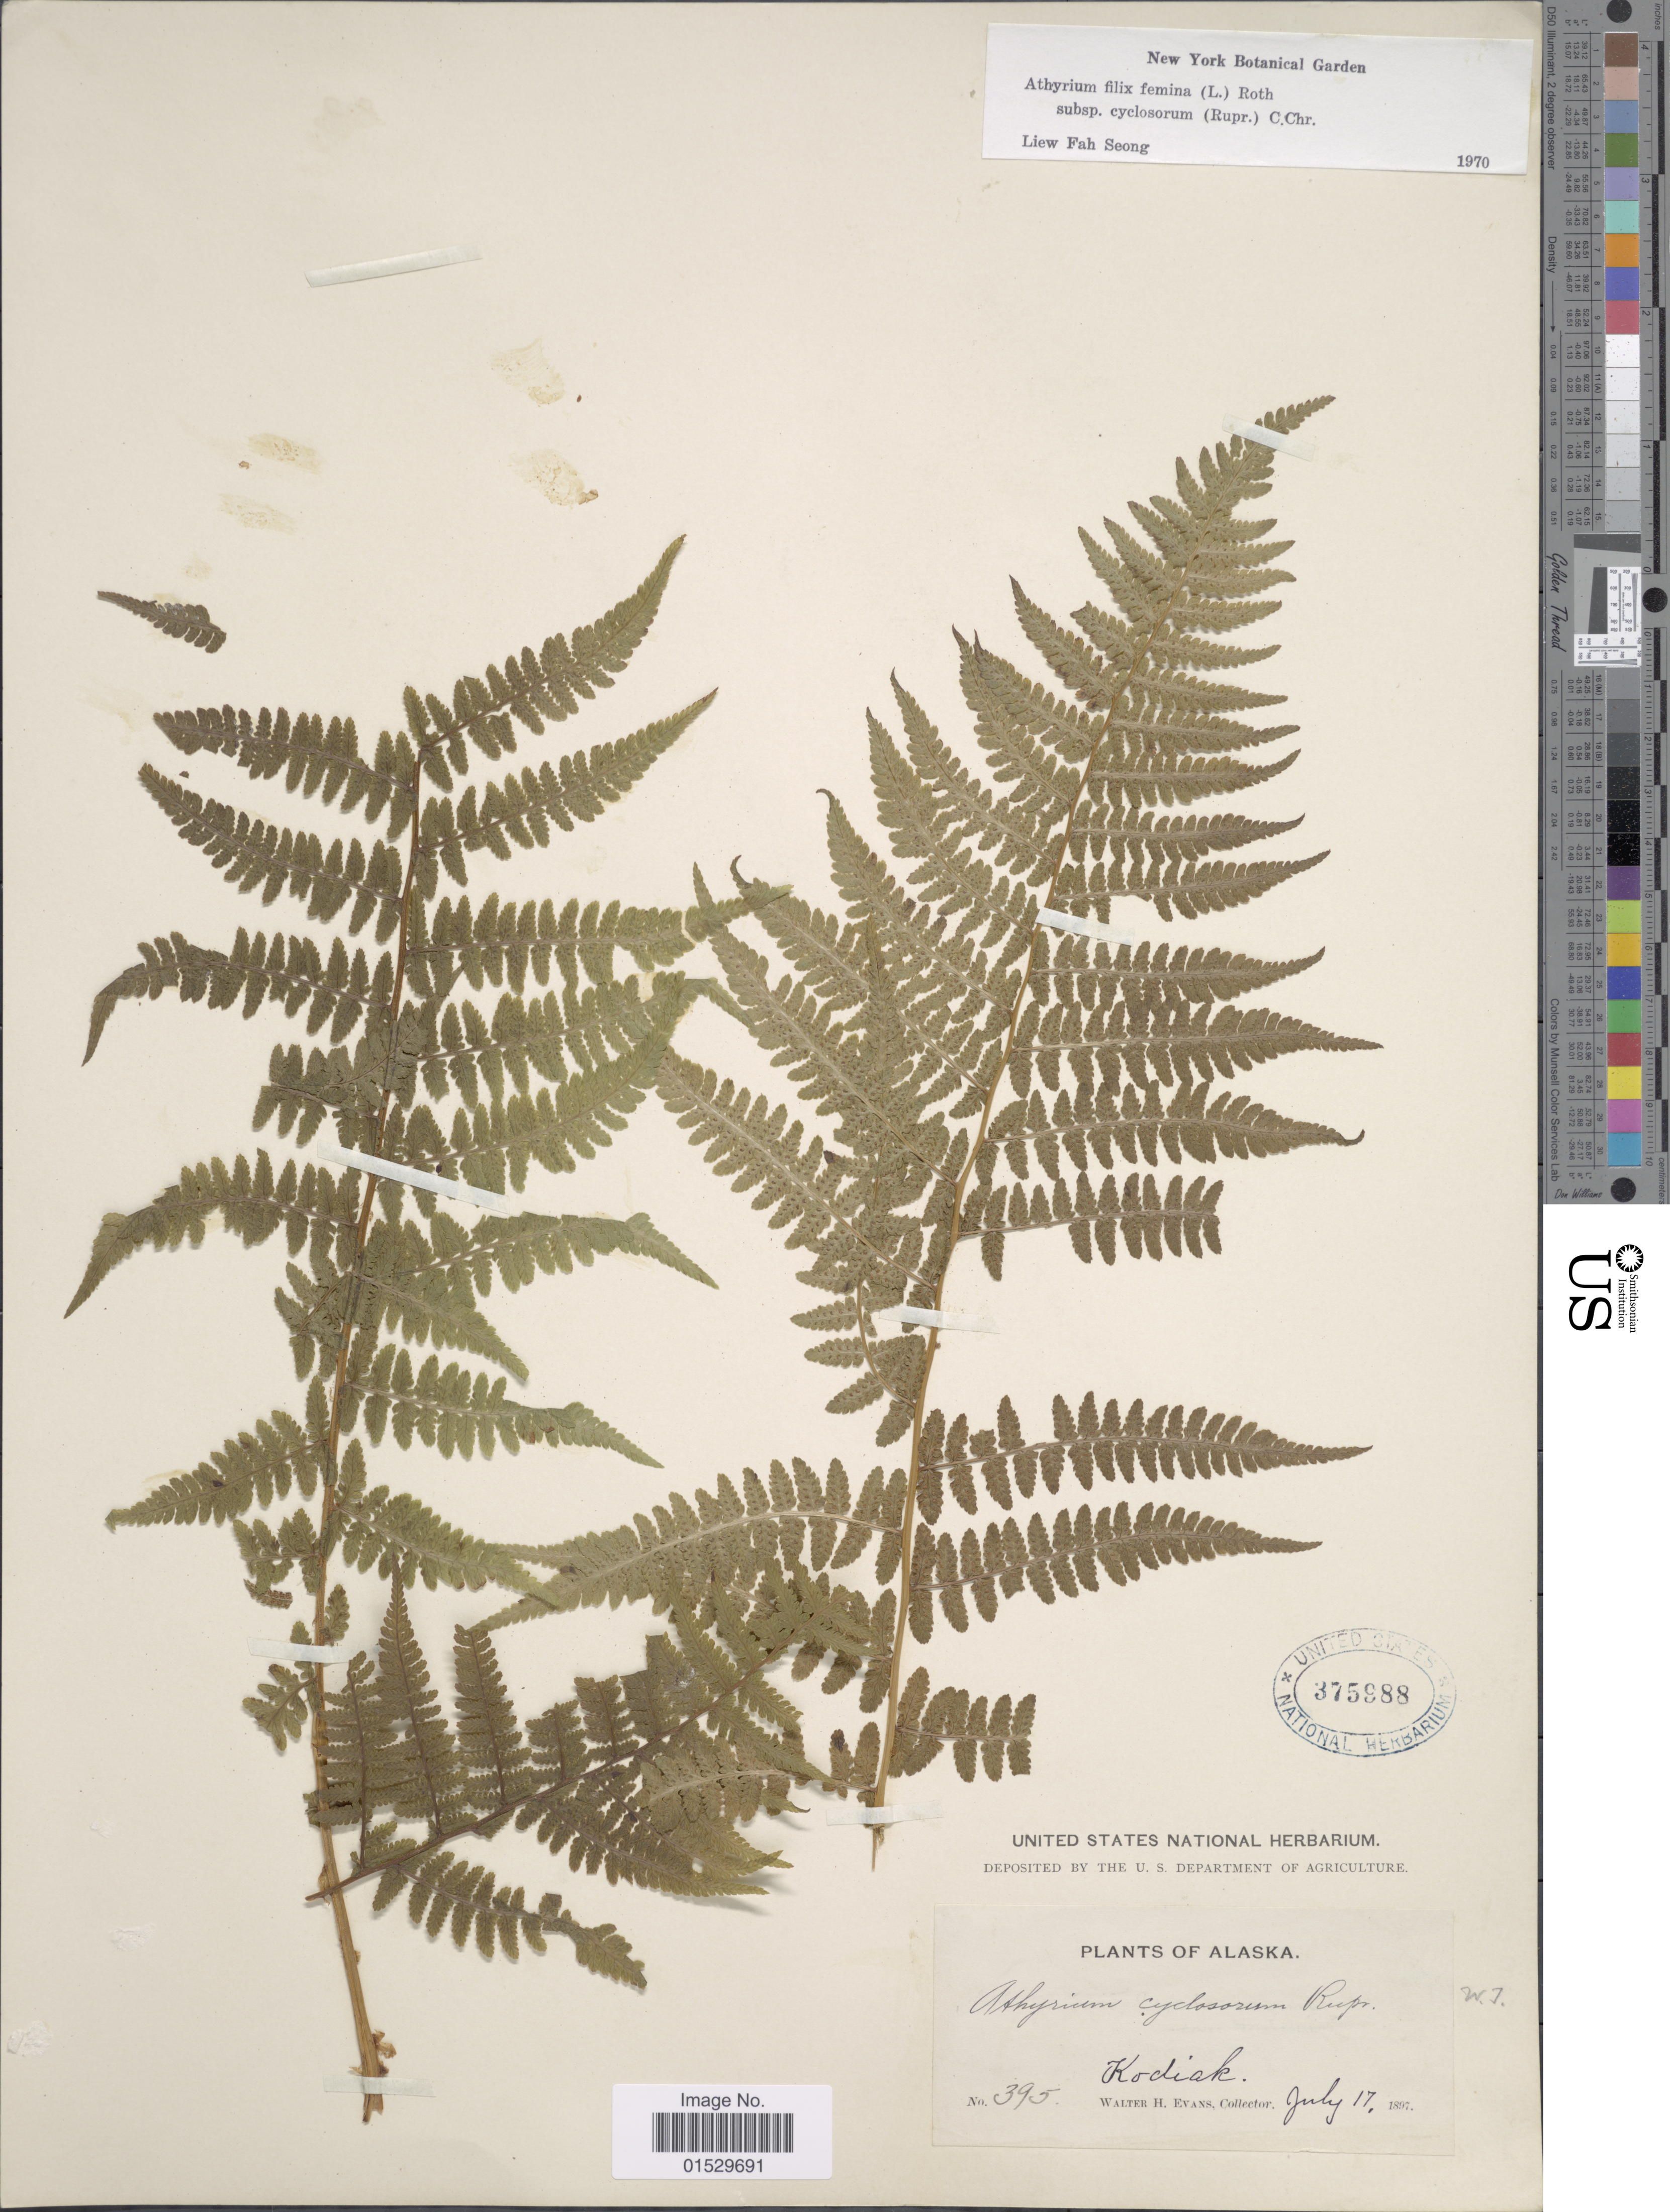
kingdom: Plantae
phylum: Tracheophyta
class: Polypodiopsida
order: Polypodiales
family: Athyriaceae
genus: Athyrium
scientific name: Athyrium filix-femina subsp. cyclosorum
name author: (Rupr.) C. Chr.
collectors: W. H. Evans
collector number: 395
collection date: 1897-07-17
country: United States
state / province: Alaska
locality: Kodiak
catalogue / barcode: US 375988